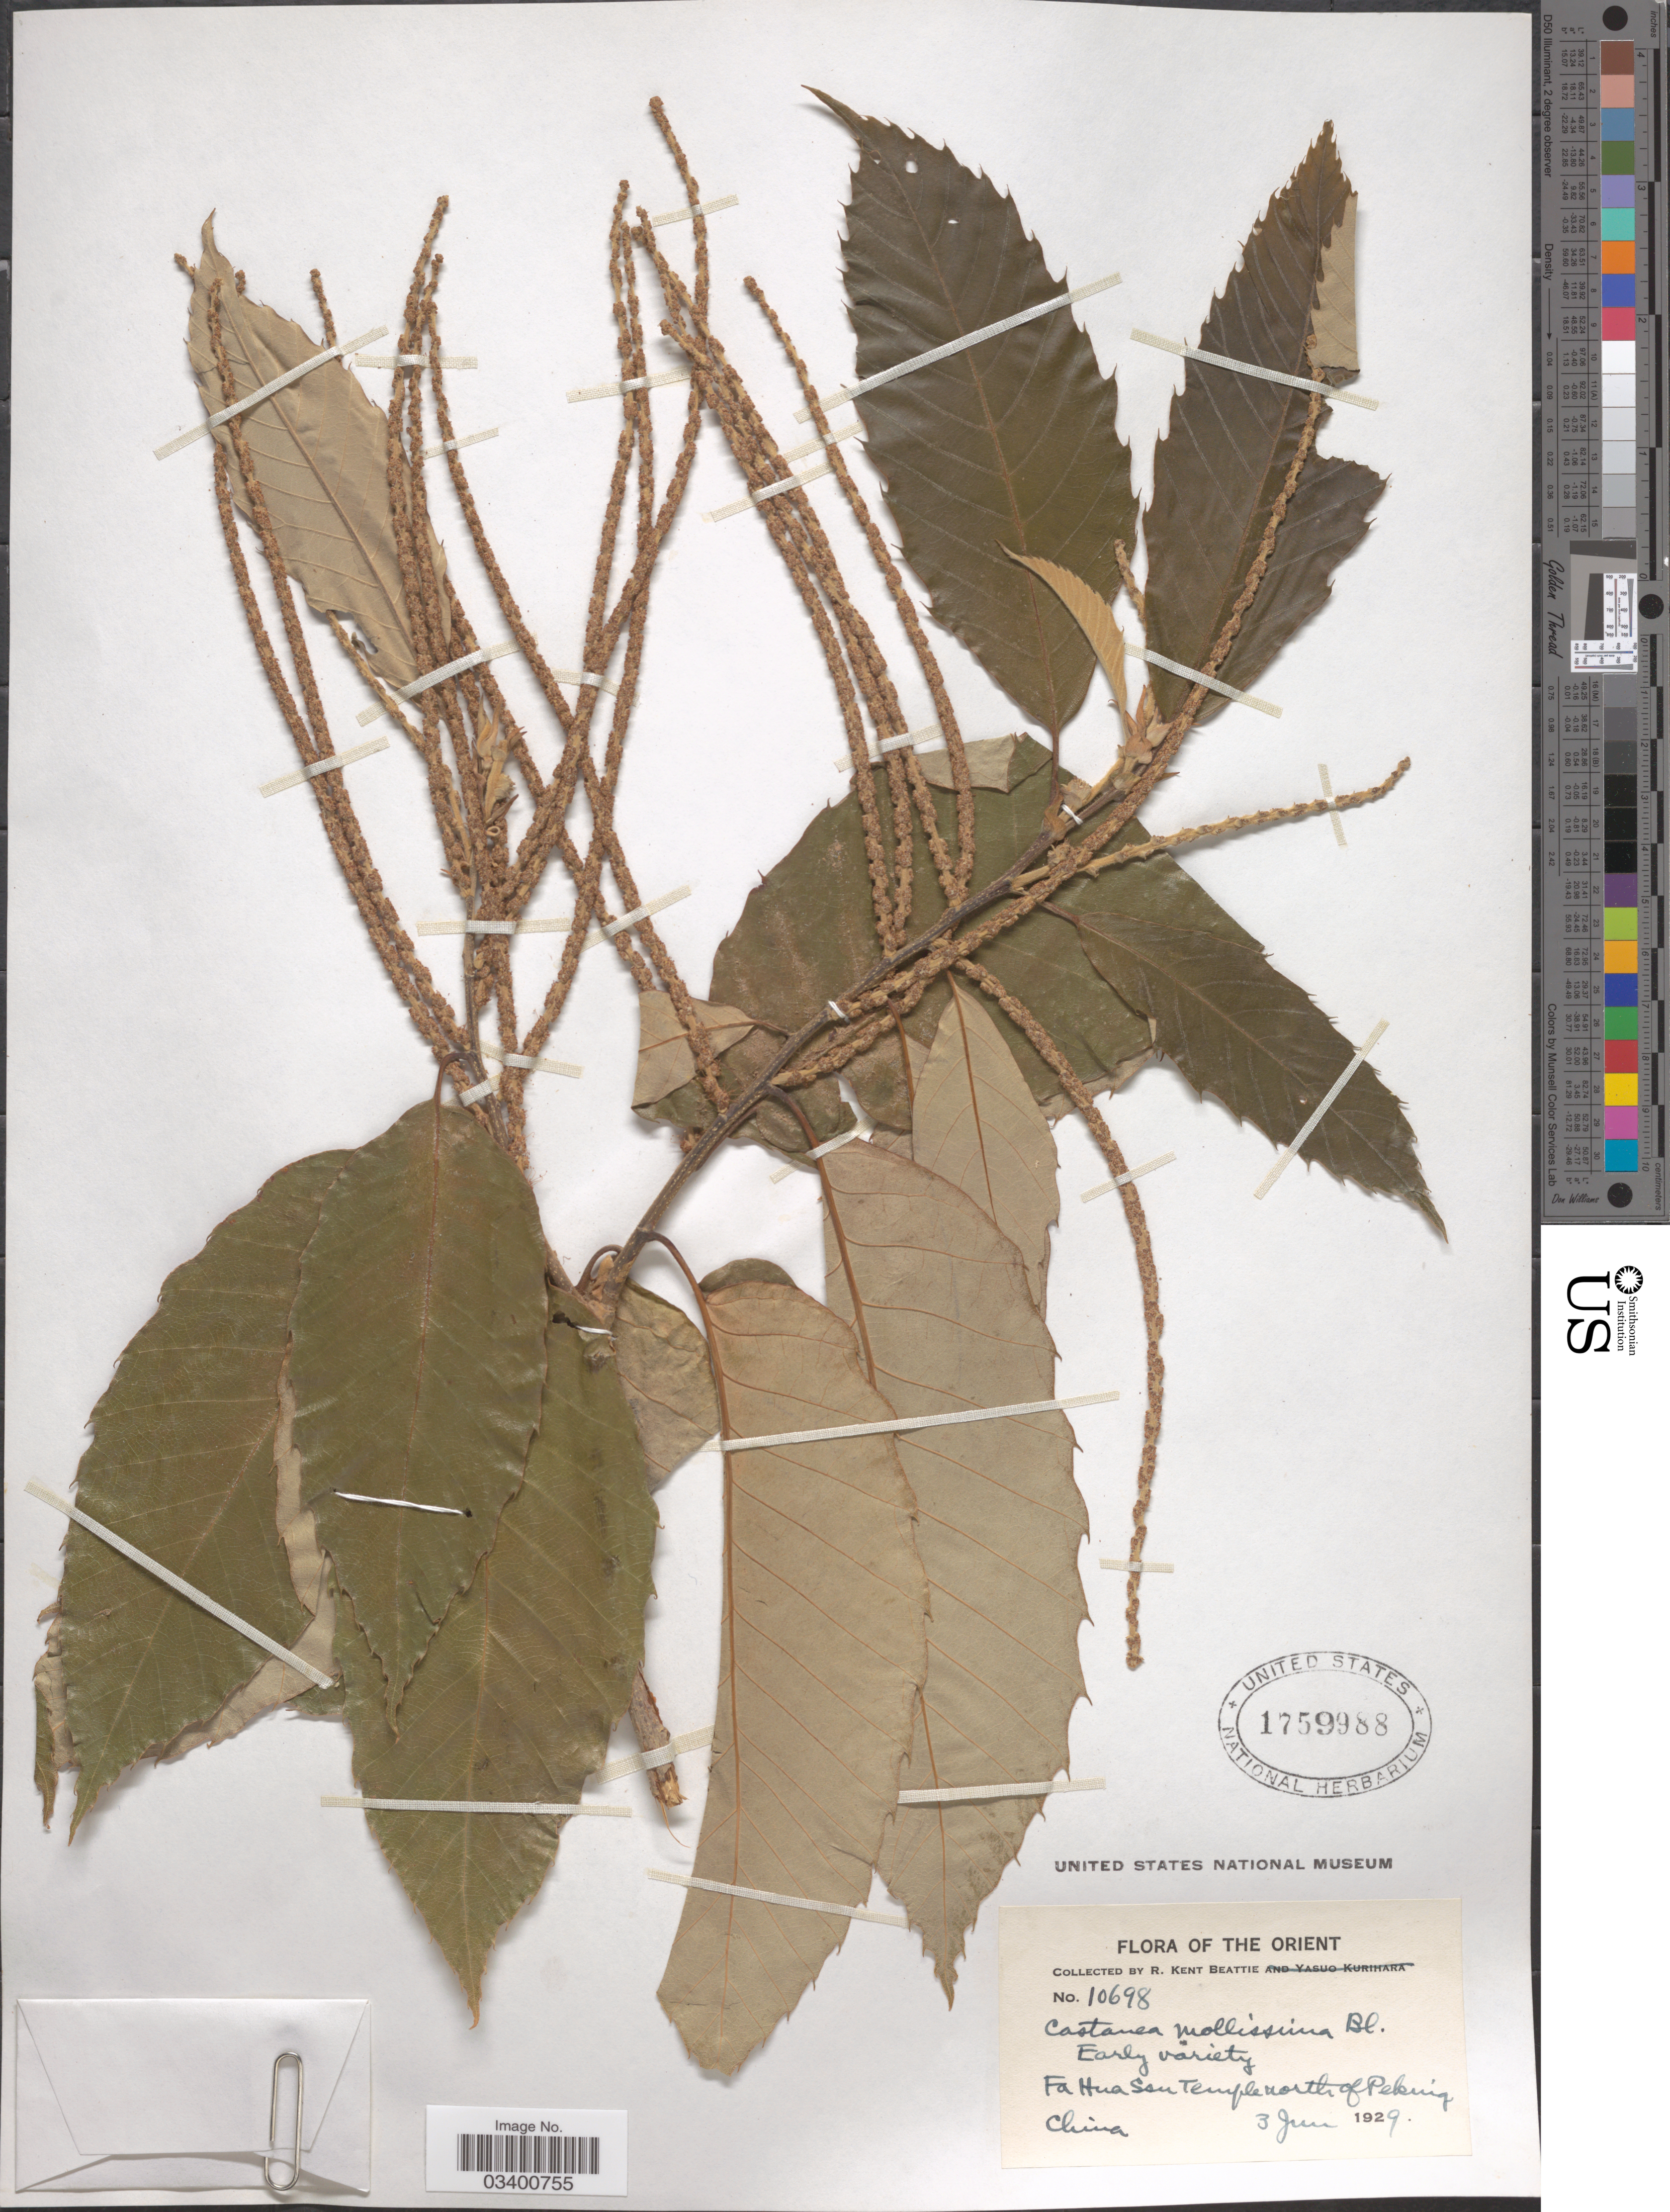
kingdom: Plantae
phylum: Tracheophyta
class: Magnoliopsida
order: Fagales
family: Fagaceae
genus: Castanea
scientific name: Castanea mollissima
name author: Blume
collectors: R. K. Beattie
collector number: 10698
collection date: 1929-06-03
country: China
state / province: Beijing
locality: The Orient. Fa Hua San Temple north of Peking.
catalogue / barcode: US 1759988